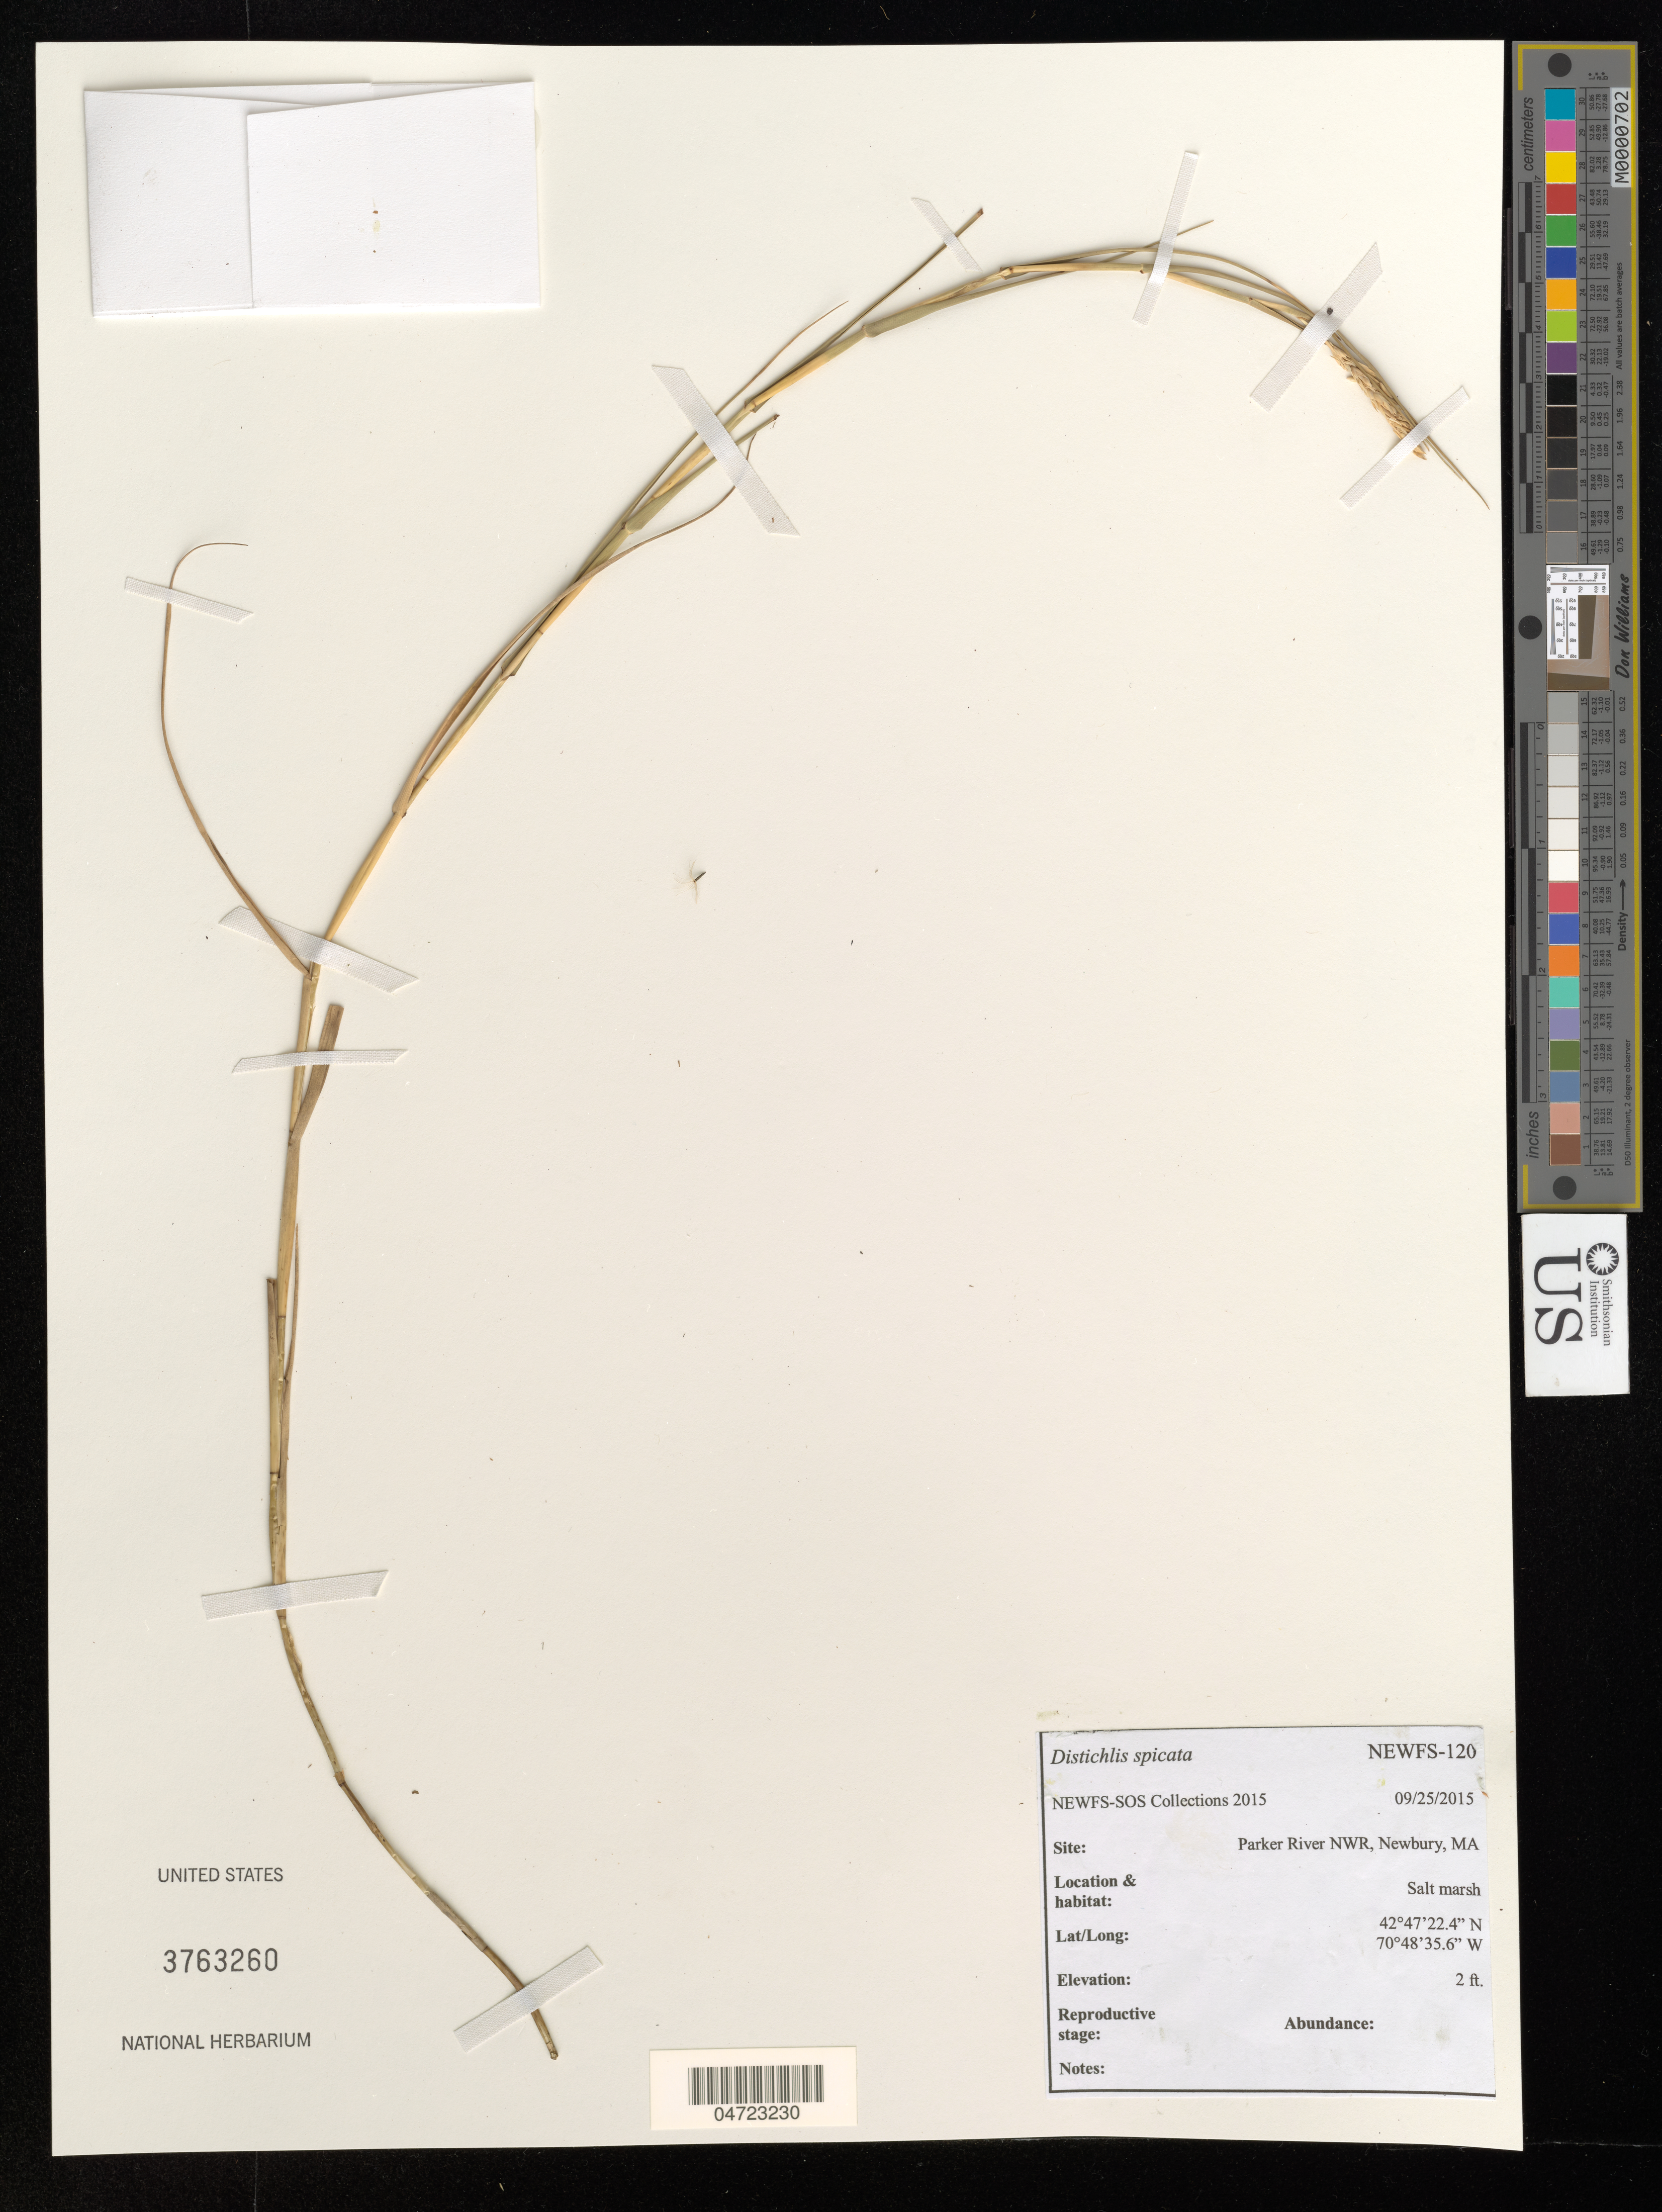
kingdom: Plantae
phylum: Tracheophyta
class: Liliopsida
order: Poales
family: Poaceae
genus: Distichlis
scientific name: Distichlis spicata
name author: (L.) Greene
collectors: NEWFS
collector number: NEWFS-120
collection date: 2015-09-25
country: United States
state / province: Massachusetts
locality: Parker River NWR, Newbury.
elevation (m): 1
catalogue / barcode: US 3763260